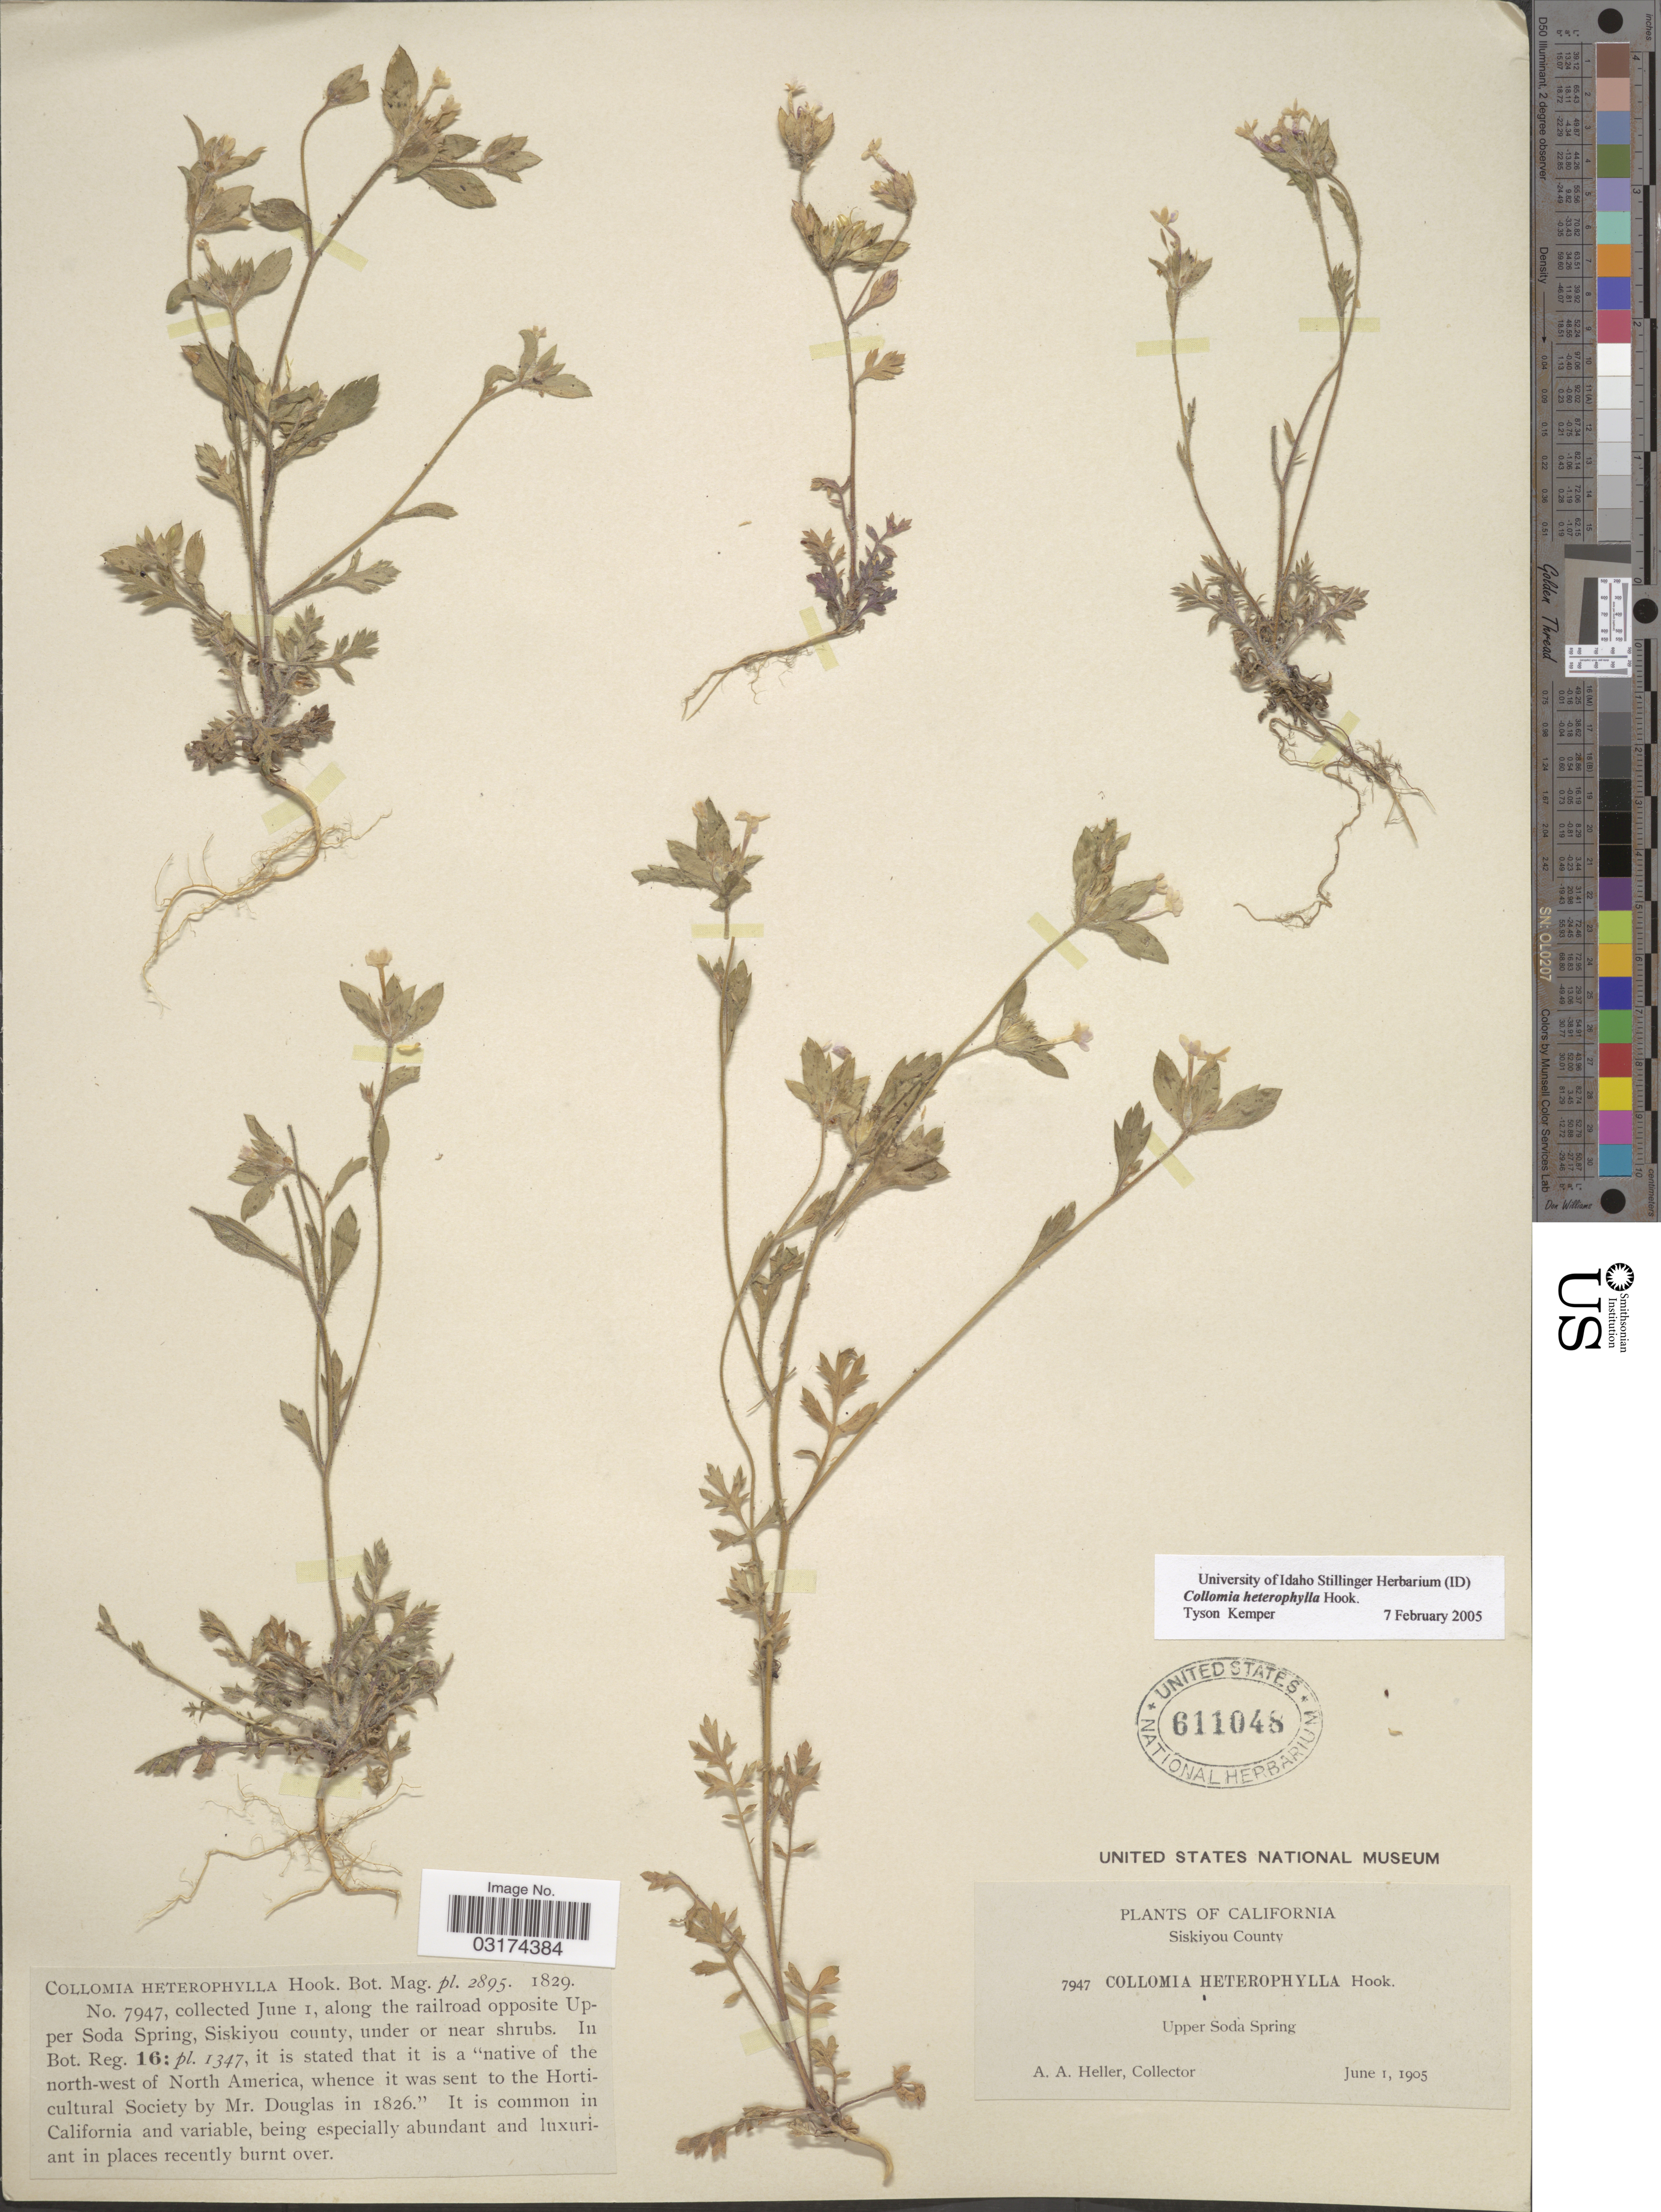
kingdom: Plantae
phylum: Tracheophyta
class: Magnoliopsida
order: Ericales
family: Polemoniaceae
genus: Collomia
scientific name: Collomia heterophylla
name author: Hook.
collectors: A. A. Heller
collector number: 7947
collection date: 1905-06-01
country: United States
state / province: California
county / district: Siskiyou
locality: Along the railroad opposite Upper Soda Spring, Siskiyou County.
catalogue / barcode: US 611048